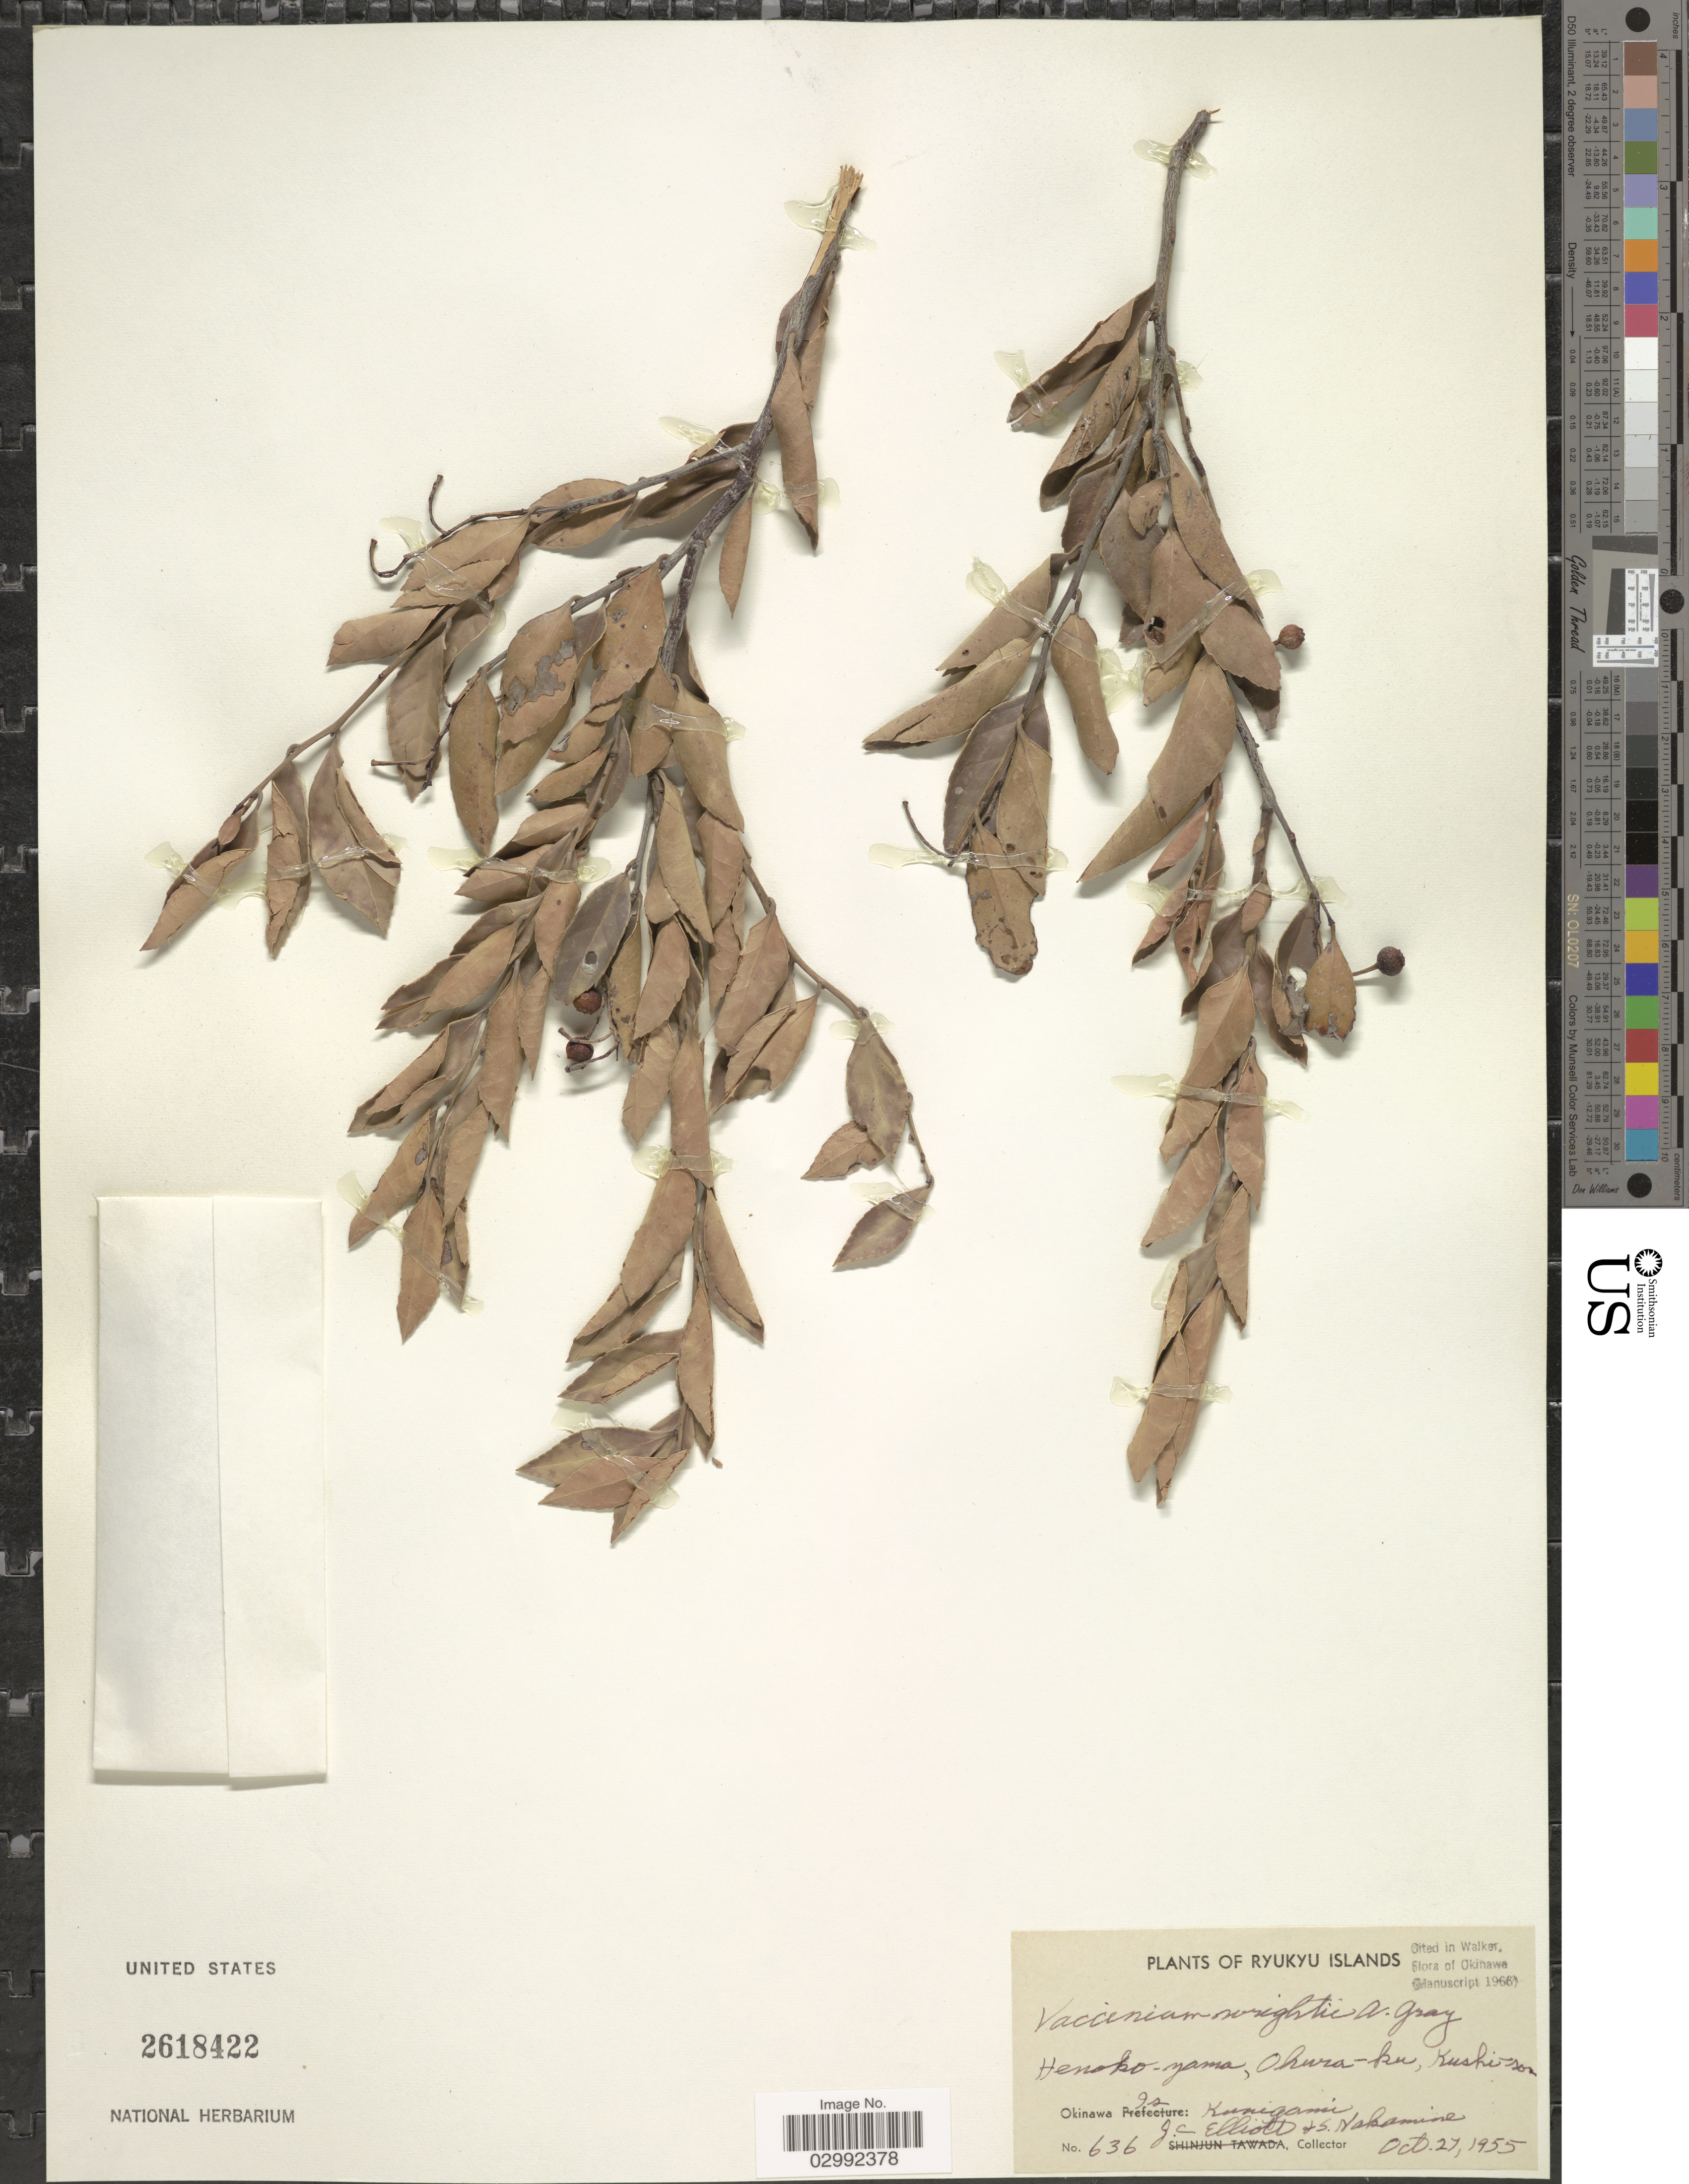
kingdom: Plantae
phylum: Tracheophyta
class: Magnoliopsida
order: Ericales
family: Ericaceae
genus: Vaccinium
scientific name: Vaccinium wrightii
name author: A. Gray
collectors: J. C. Elliott & S. Nakamine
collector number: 636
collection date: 1955-10-27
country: Japan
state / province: Okinawa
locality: Ryukyu Islands. Henoko-yama, Ohura-ku, Kushi-son. Okinawa Is: Kunigami.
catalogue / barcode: US 2618422